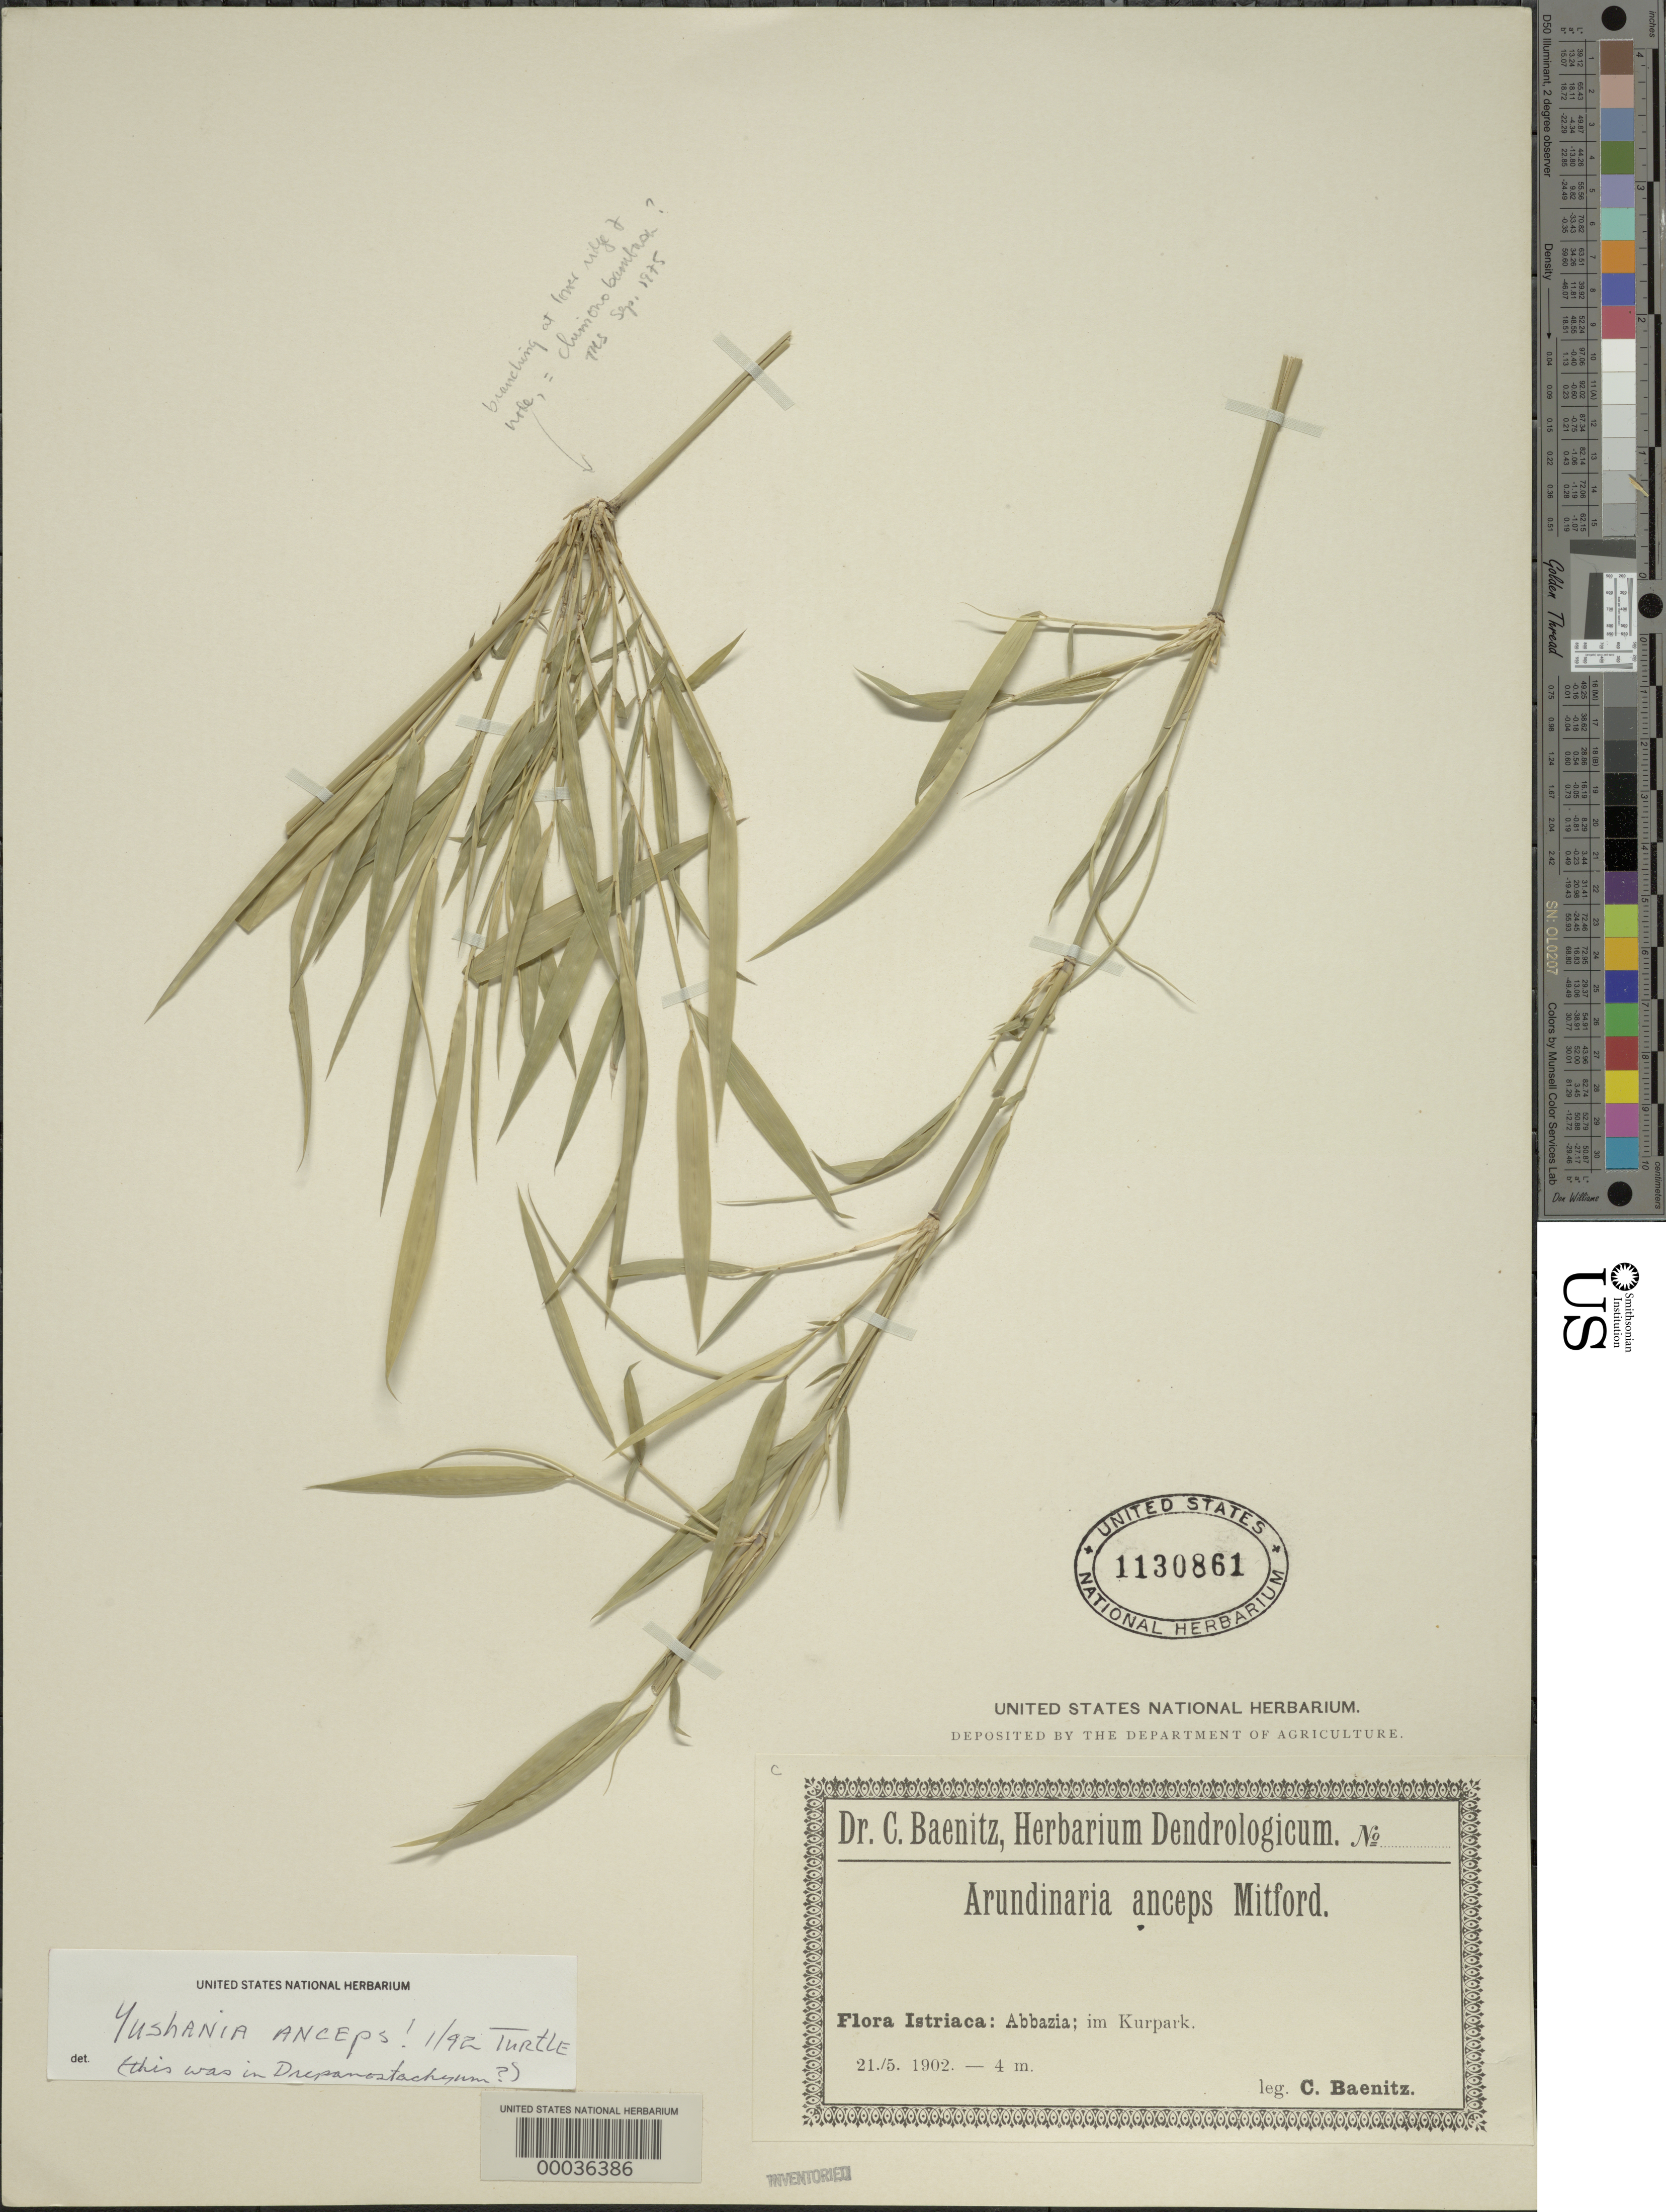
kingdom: Plantae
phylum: Tracheophyta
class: Liliopsida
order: Poales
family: Poaceae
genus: Yushania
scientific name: Yushania anceps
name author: (Mitford) W.C. Lin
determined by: Turtle, --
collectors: C. G. Baenitz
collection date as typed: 21 May 1902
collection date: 1902-05-21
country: Croatia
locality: Abbazia, istrian peninsula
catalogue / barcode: US 1130861